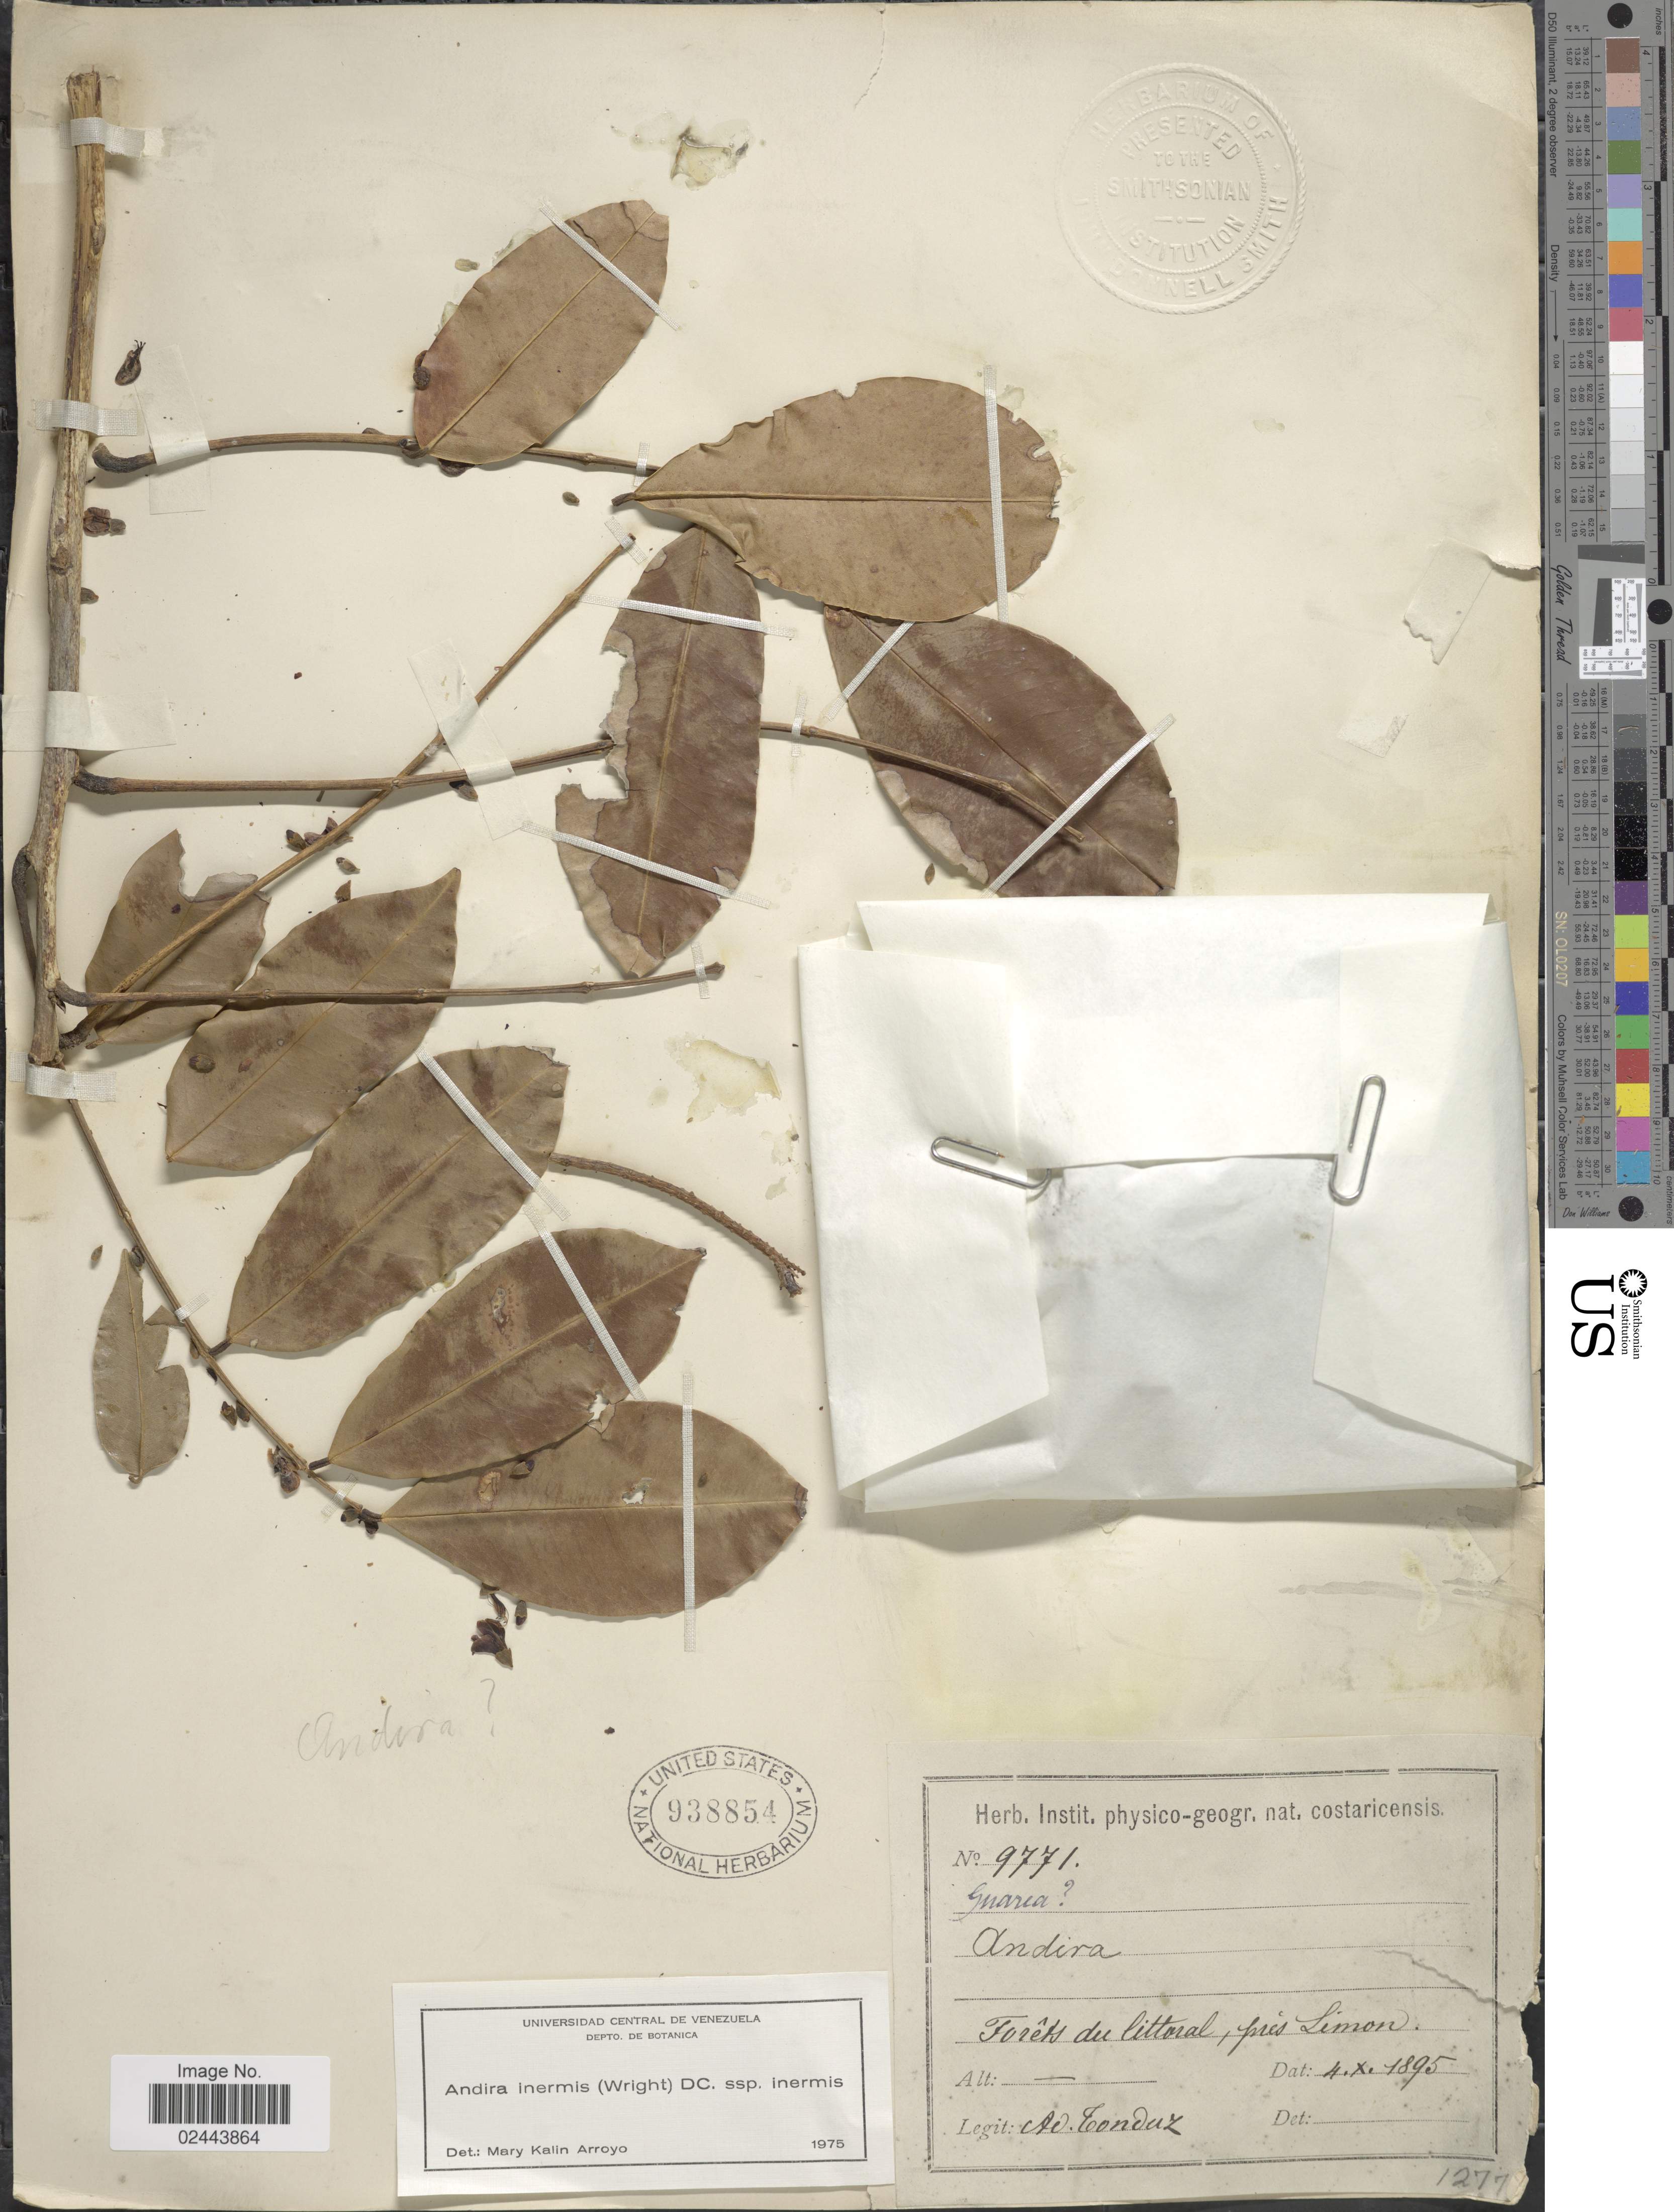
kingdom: Plantae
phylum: Tracheophyta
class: Magnoliopsida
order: Fabales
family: Fabaceae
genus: Andira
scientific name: Andira inermis subsp. inermis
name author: (W. Wright) Kunth ex DC.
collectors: A. Tonduz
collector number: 9771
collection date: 1895-10-04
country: Costa Rica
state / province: Limón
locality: Forets du littoral, pres Limon.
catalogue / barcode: US 938854